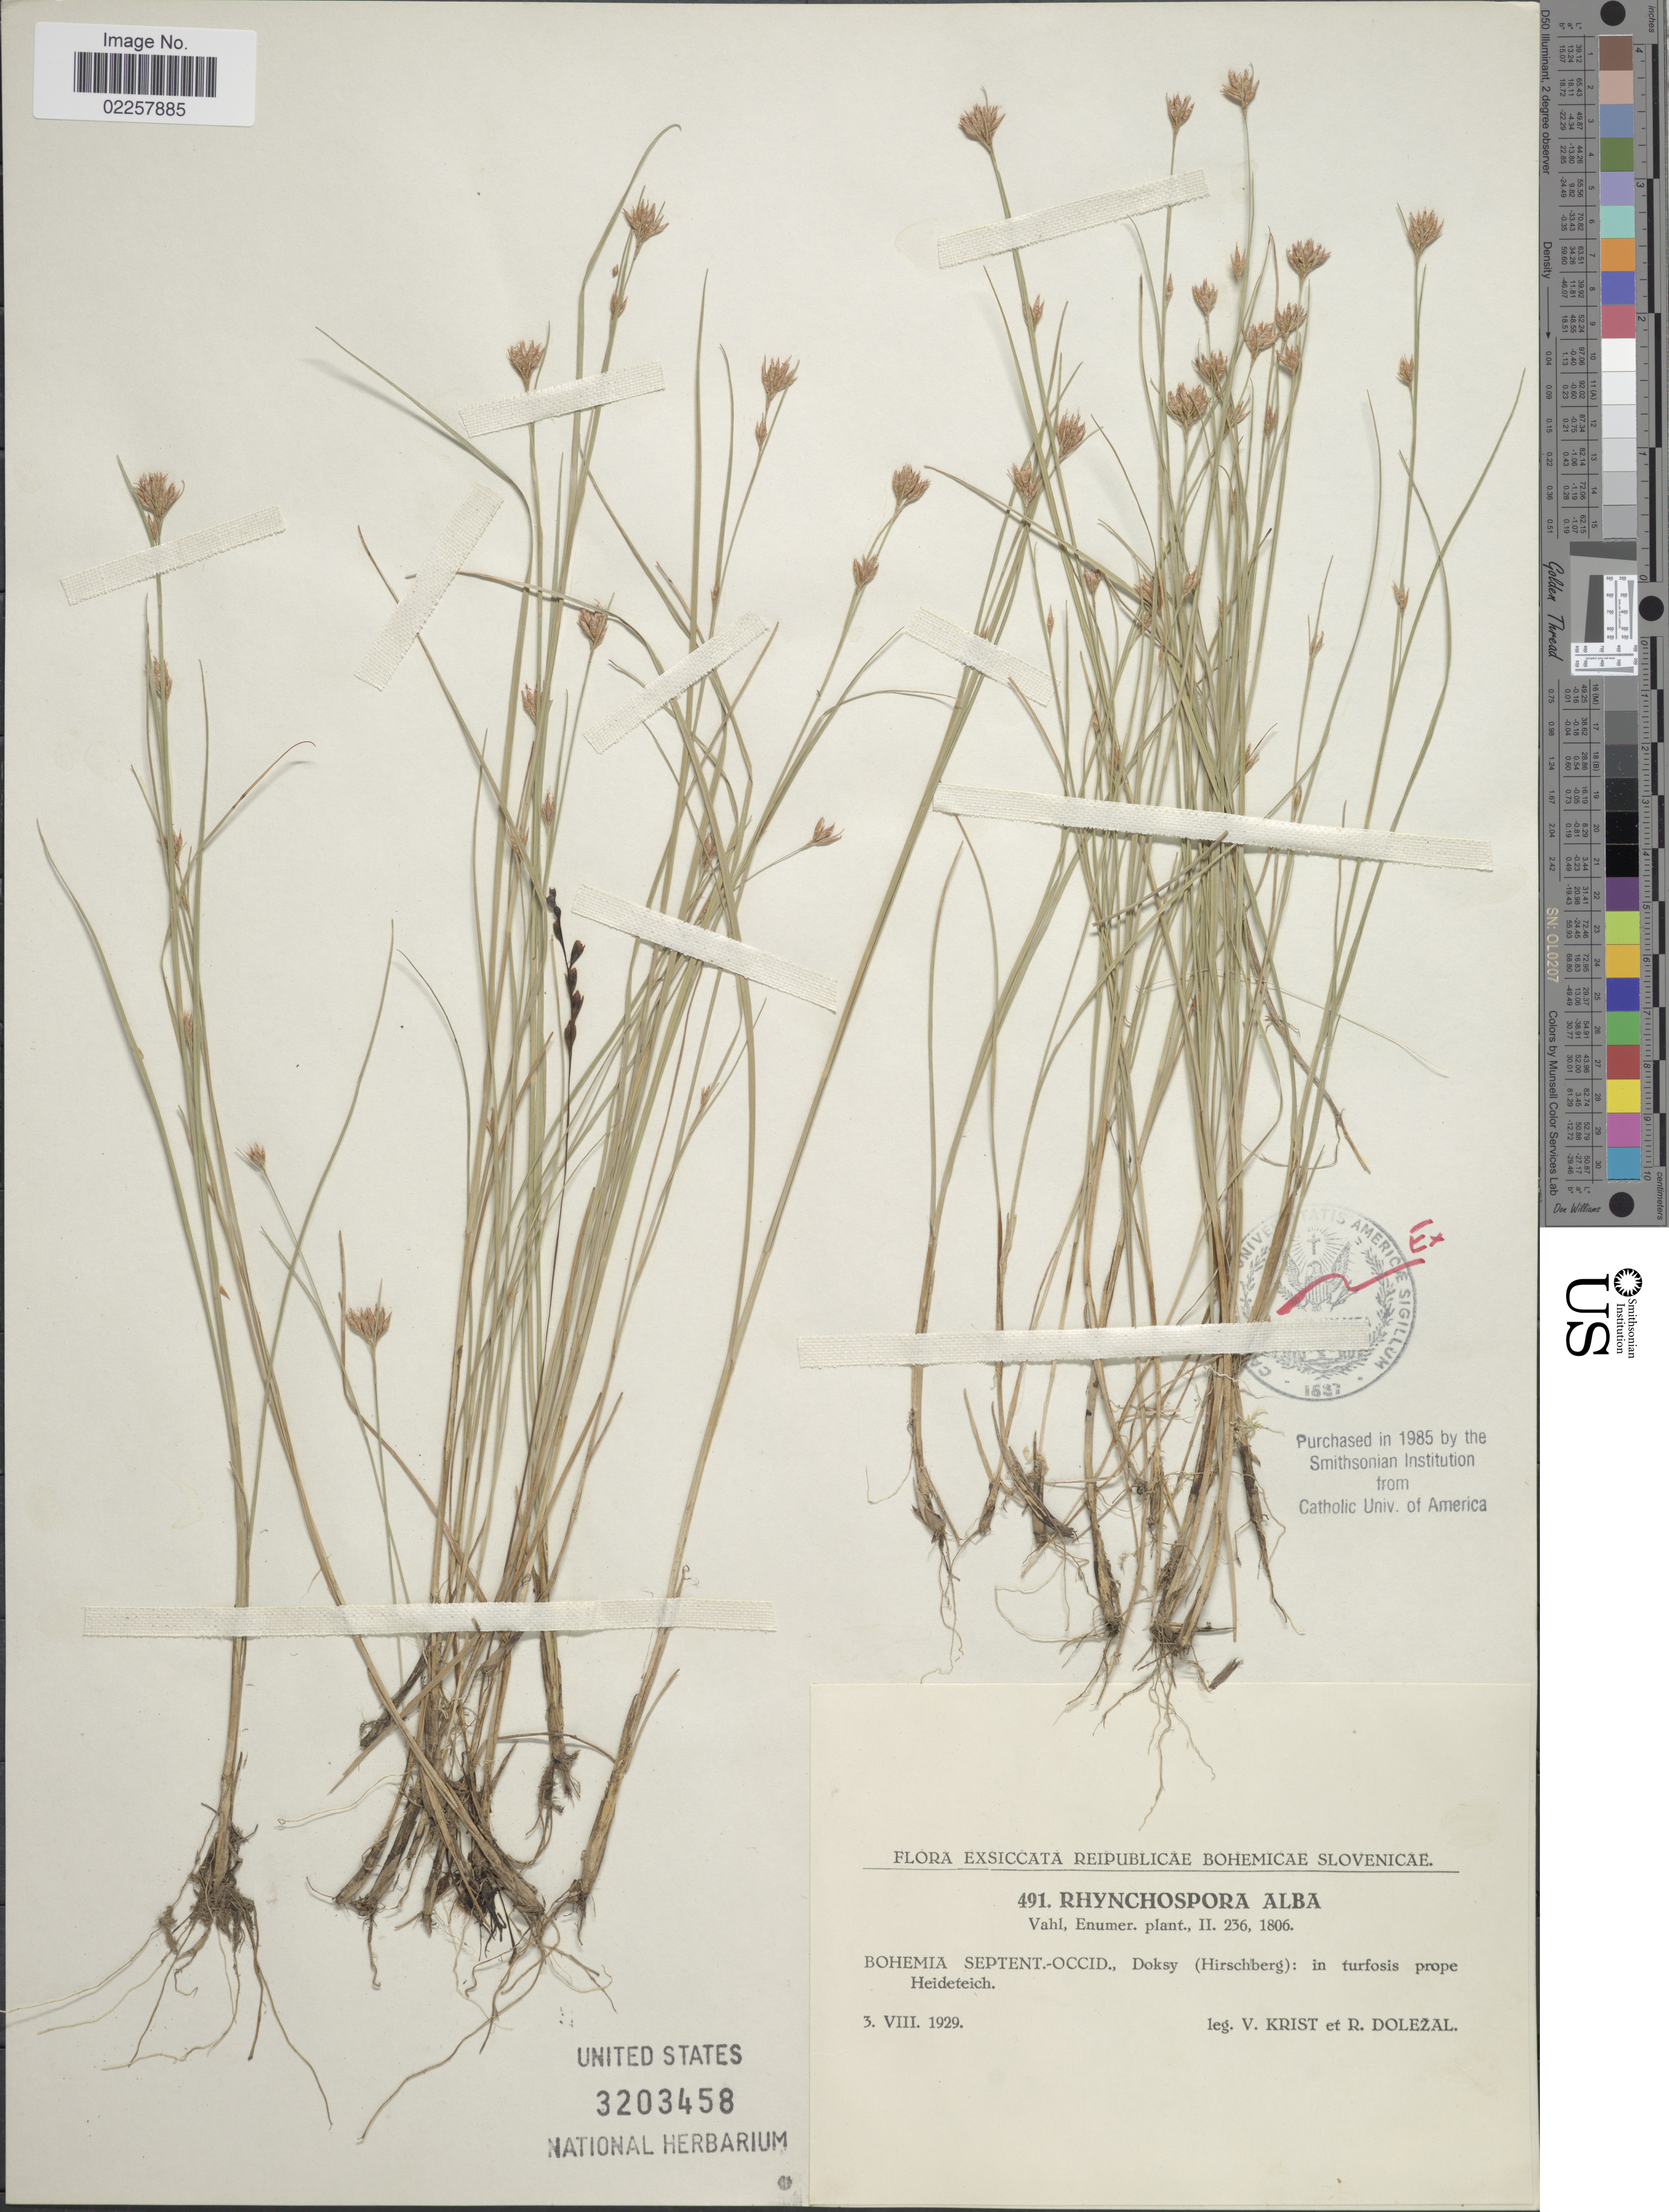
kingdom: Plantae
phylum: Tracheophyta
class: Liliopsida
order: Poales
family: Cyperaceae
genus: Rhynchospora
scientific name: Rhynchospora alba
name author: (L.) Vahl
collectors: V. Krist & R. Dolezal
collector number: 491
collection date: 1929-08-03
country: Slovenia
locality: Reipublicae Bohemicae Slovenicae, Bohemia Septent-Occid., Doksy (Hirschberg): in turfosis prope Heideteich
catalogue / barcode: US 3203458